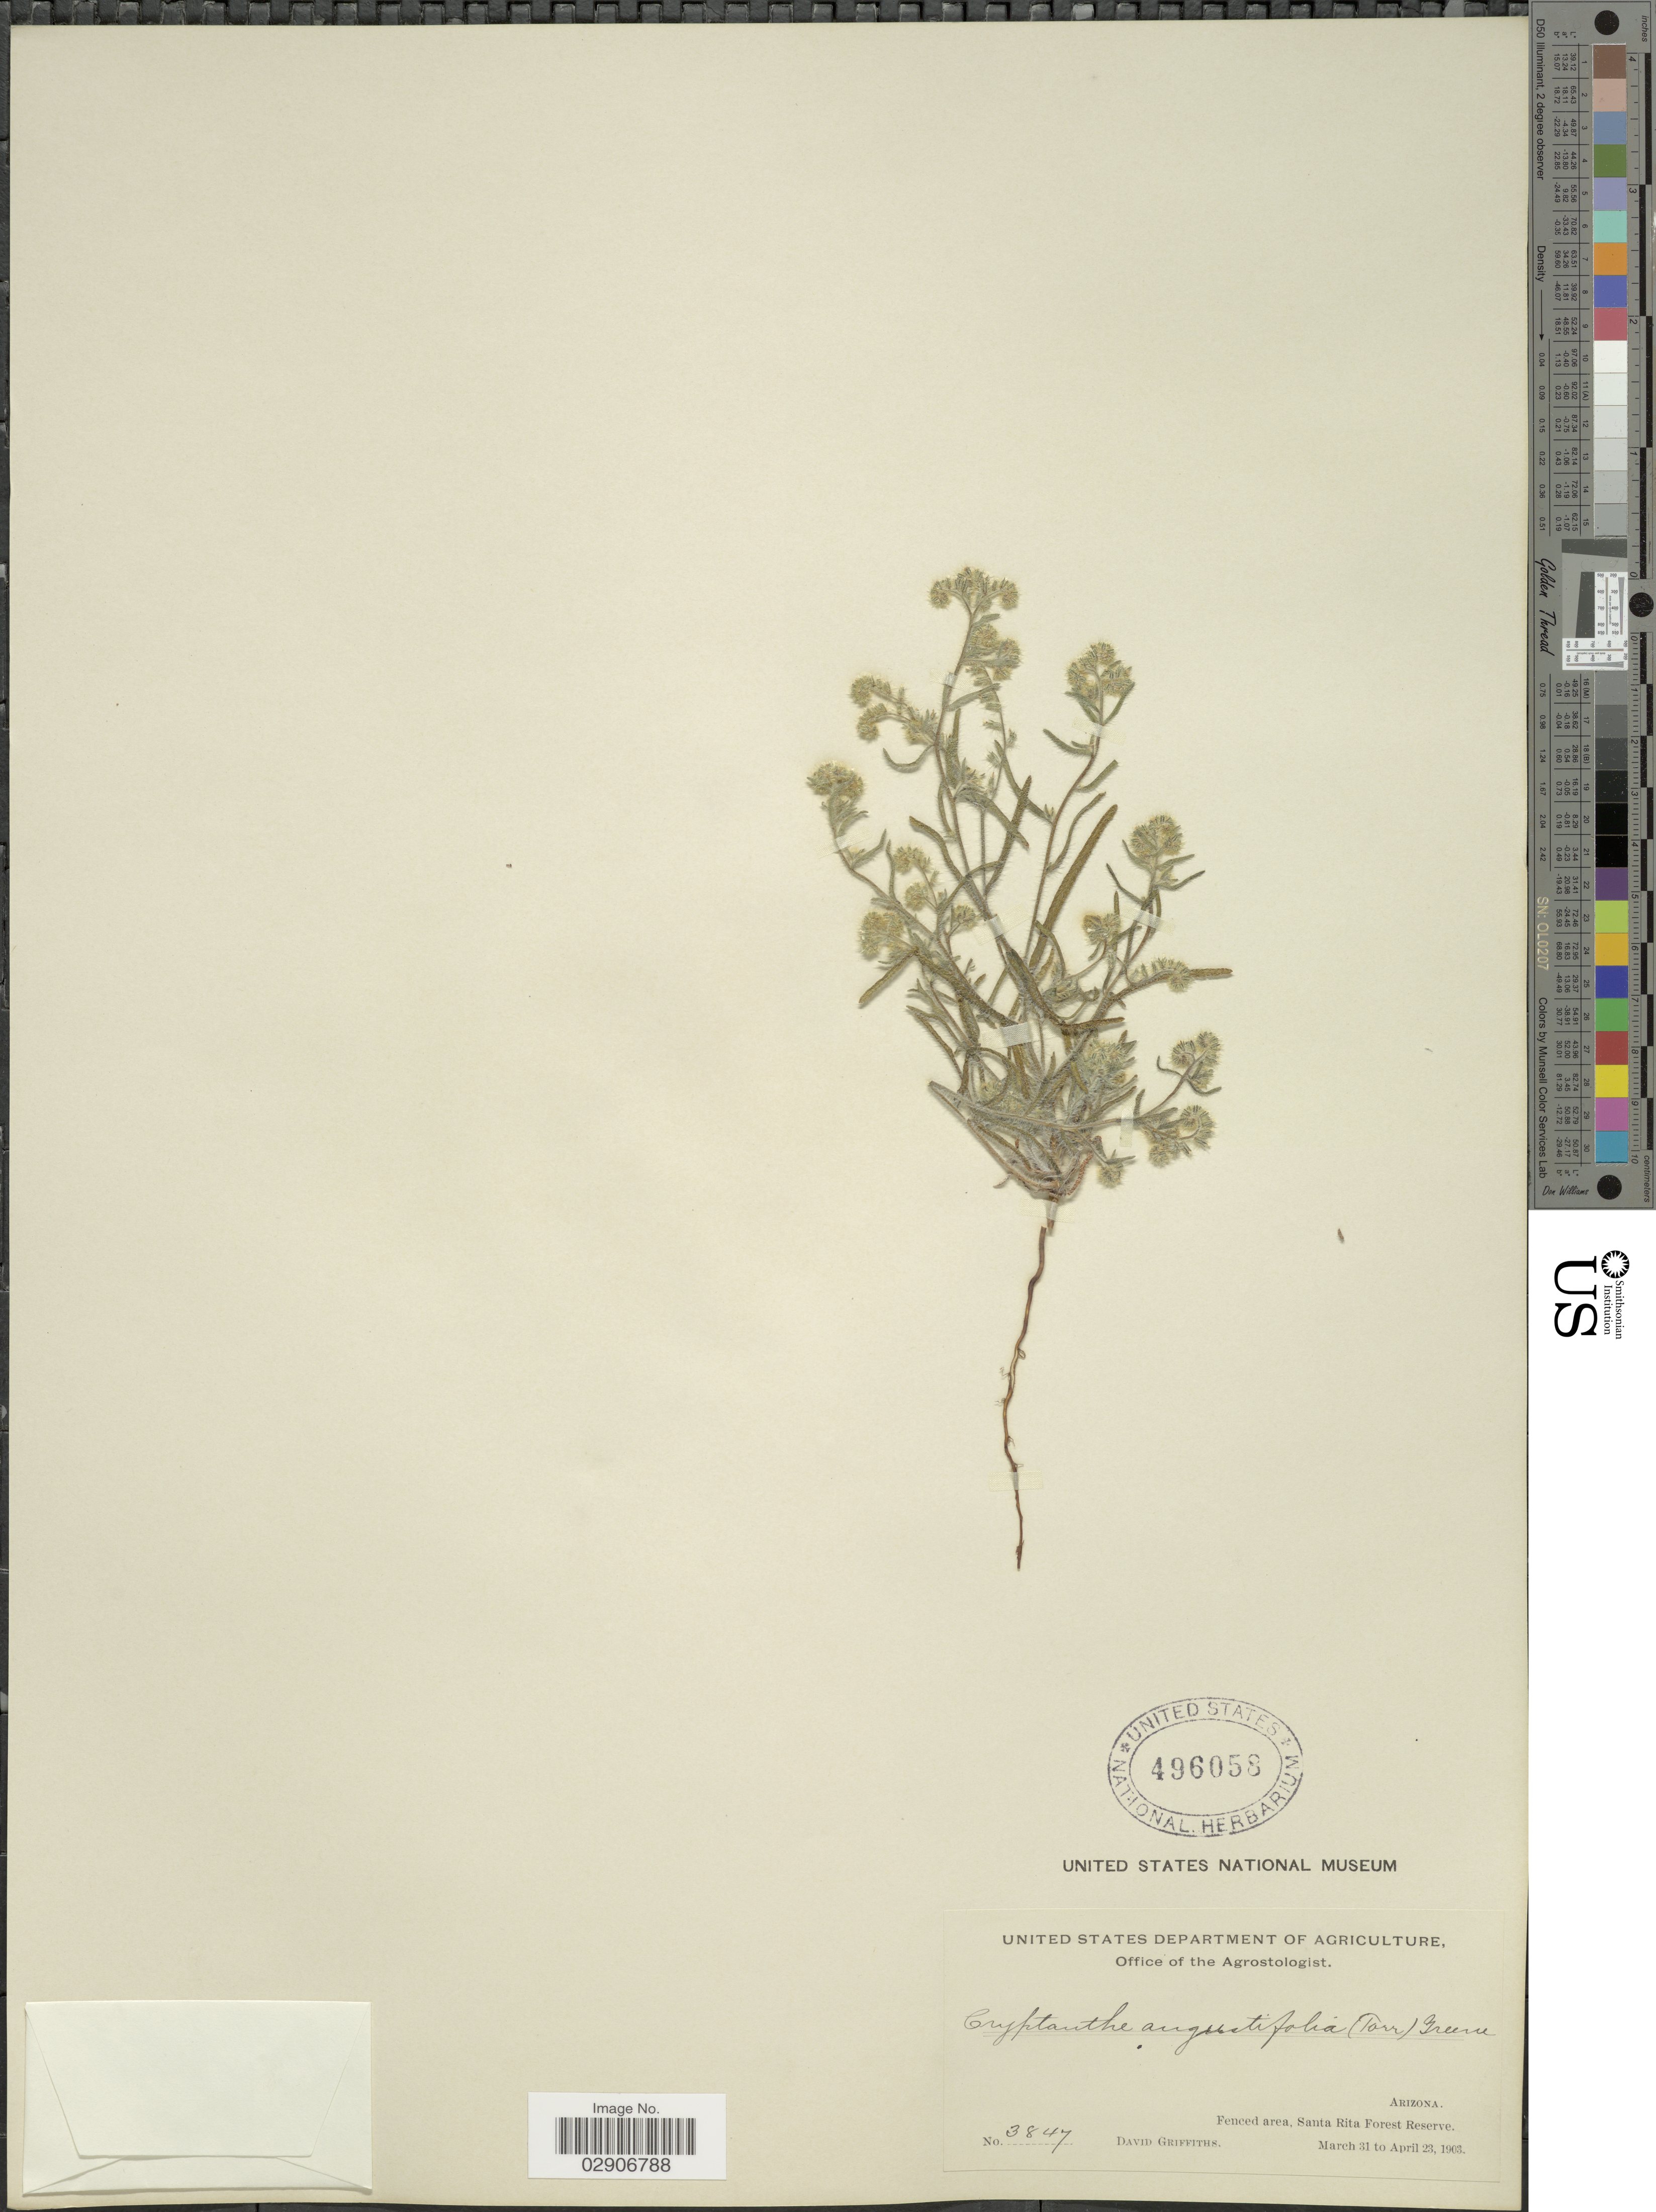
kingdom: Plantae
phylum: Tracheophyta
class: Magnoliopsida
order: Boraginales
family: Boraginaceae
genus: Cryptantha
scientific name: Cryptantha angustifolia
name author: (Torr.) Greene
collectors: D. Griffiths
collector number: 3847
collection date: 1903-03-31/1903-04-23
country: United States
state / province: Arizona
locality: Fenced area, Santa Rita Forest Reserve.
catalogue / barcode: US 496058